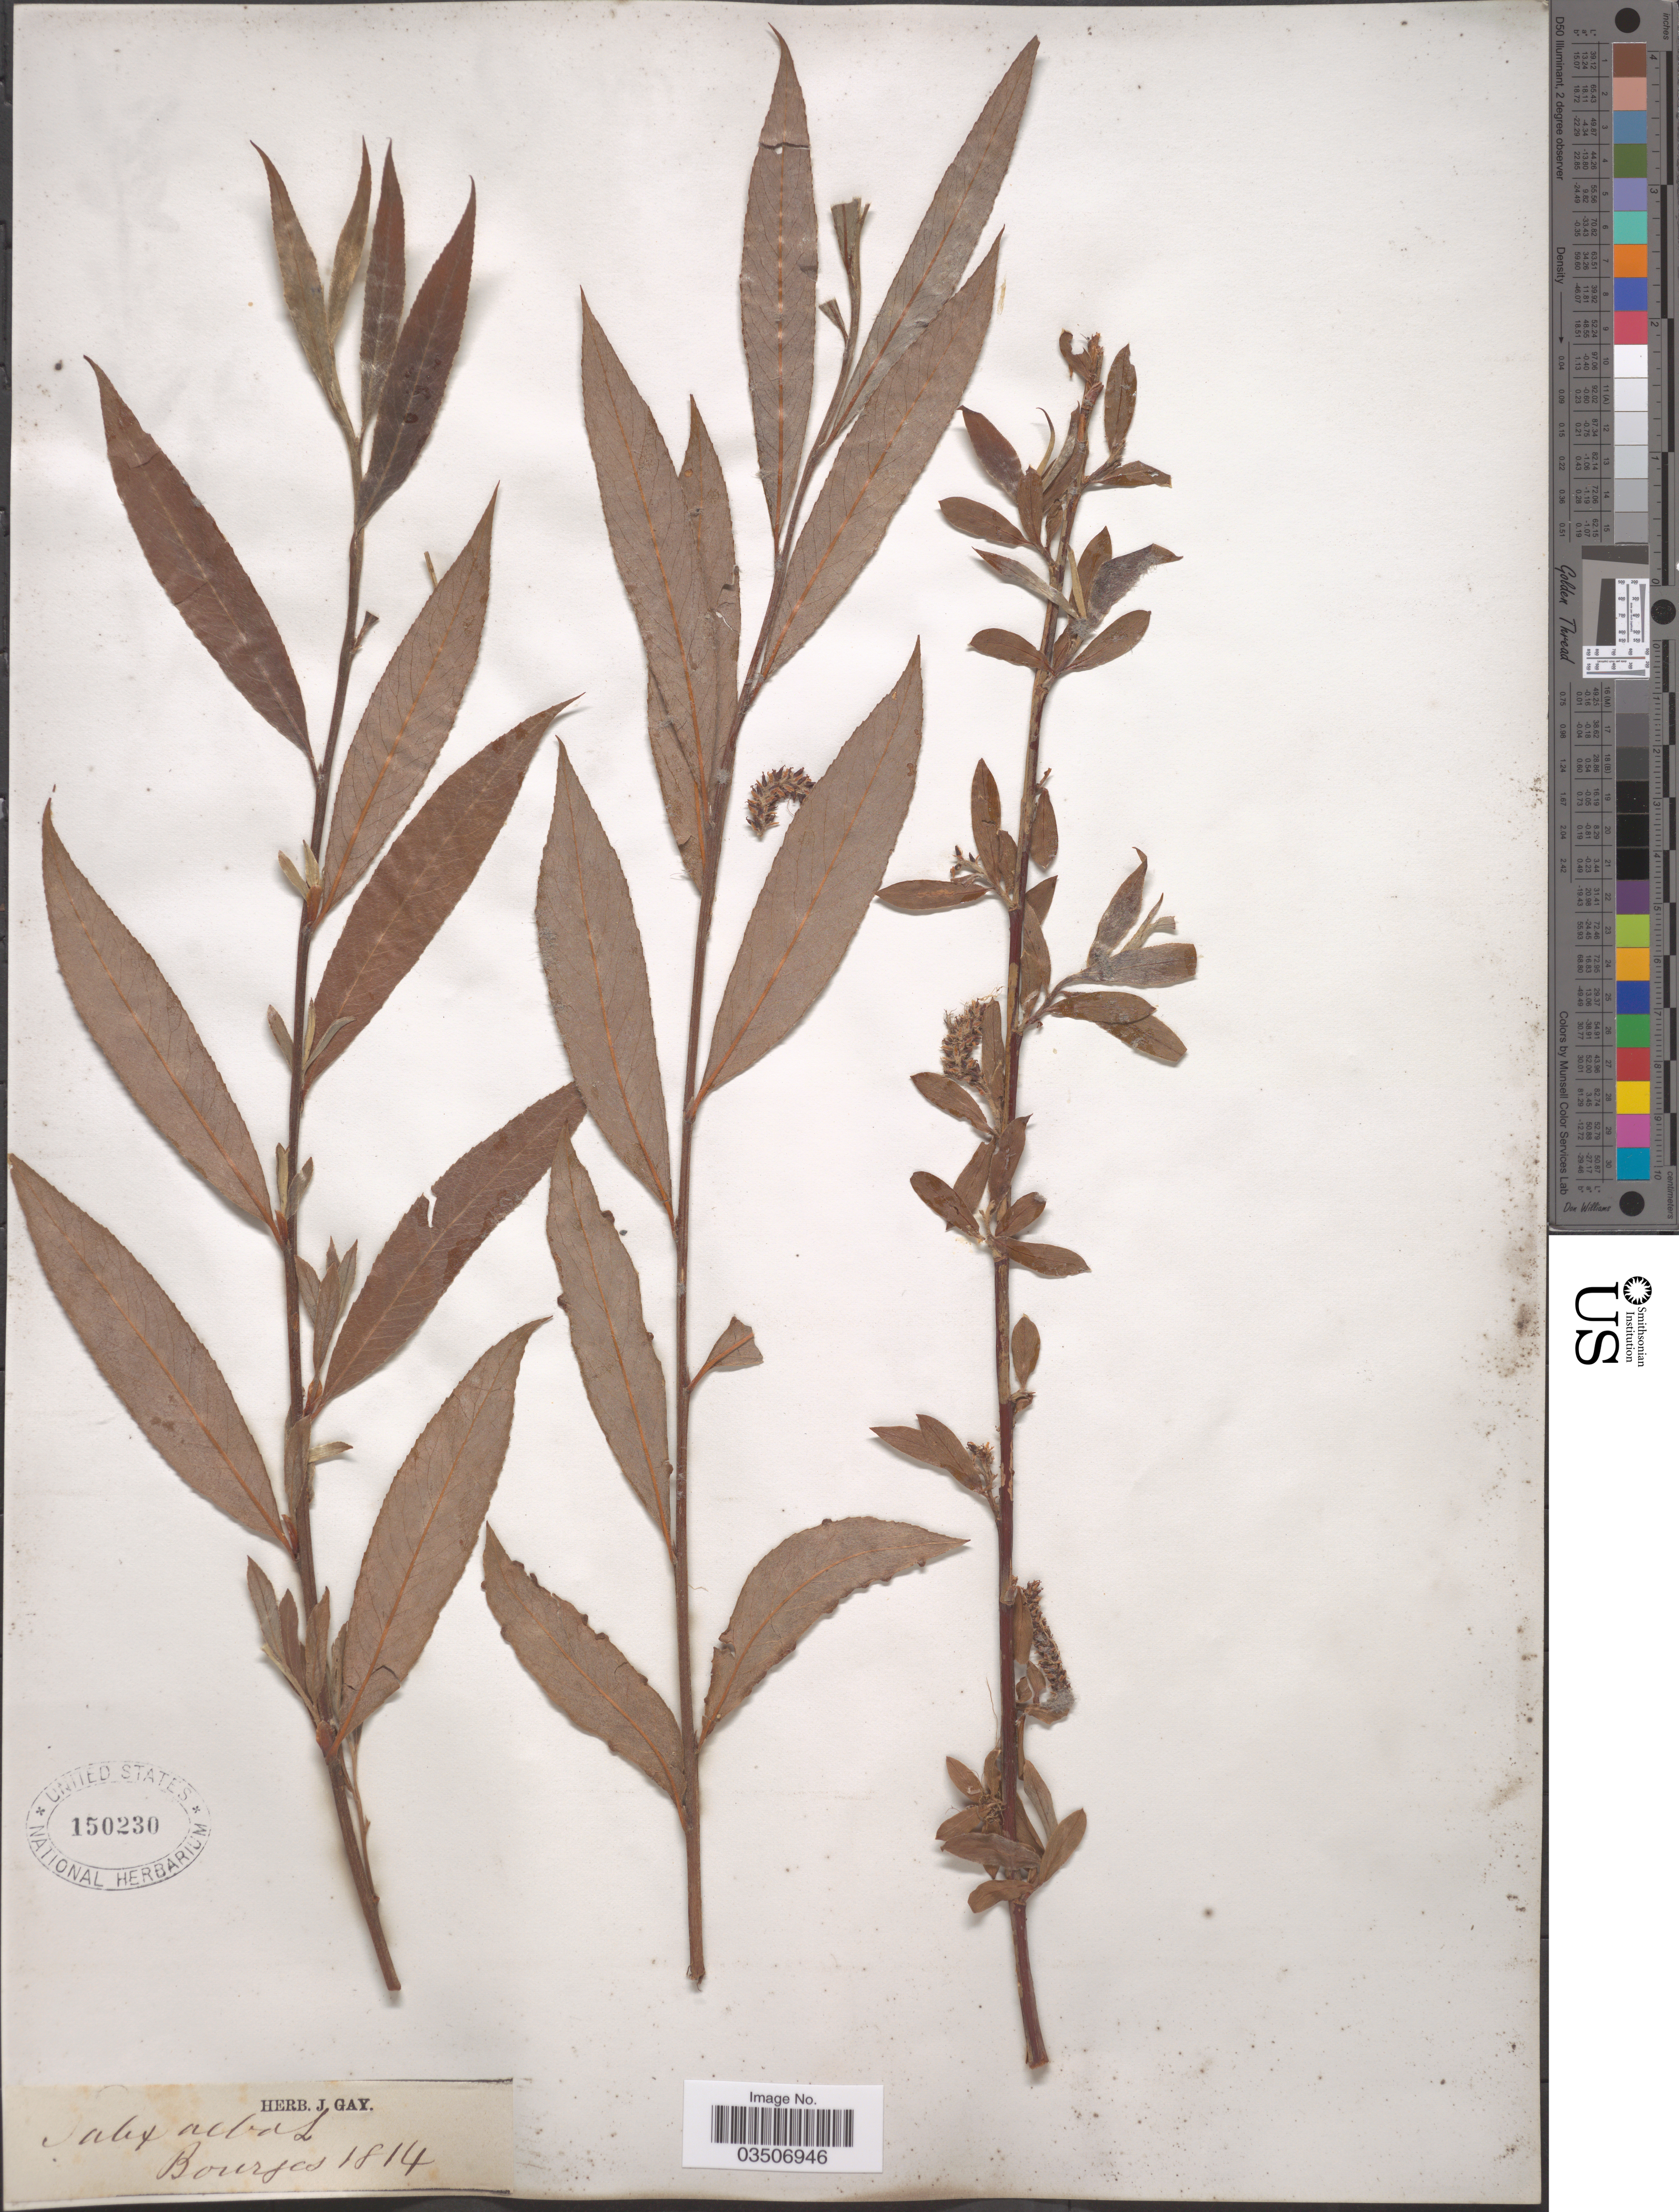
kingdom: Plantae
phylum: Tracheophyta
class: Magnoliopsida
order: Malpighiales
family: Salicaceae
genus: Salix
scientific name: Salix alba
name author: L.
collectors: ex herb. J. Gay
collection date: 1814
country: France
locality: Bourges.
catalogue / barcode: US 150230